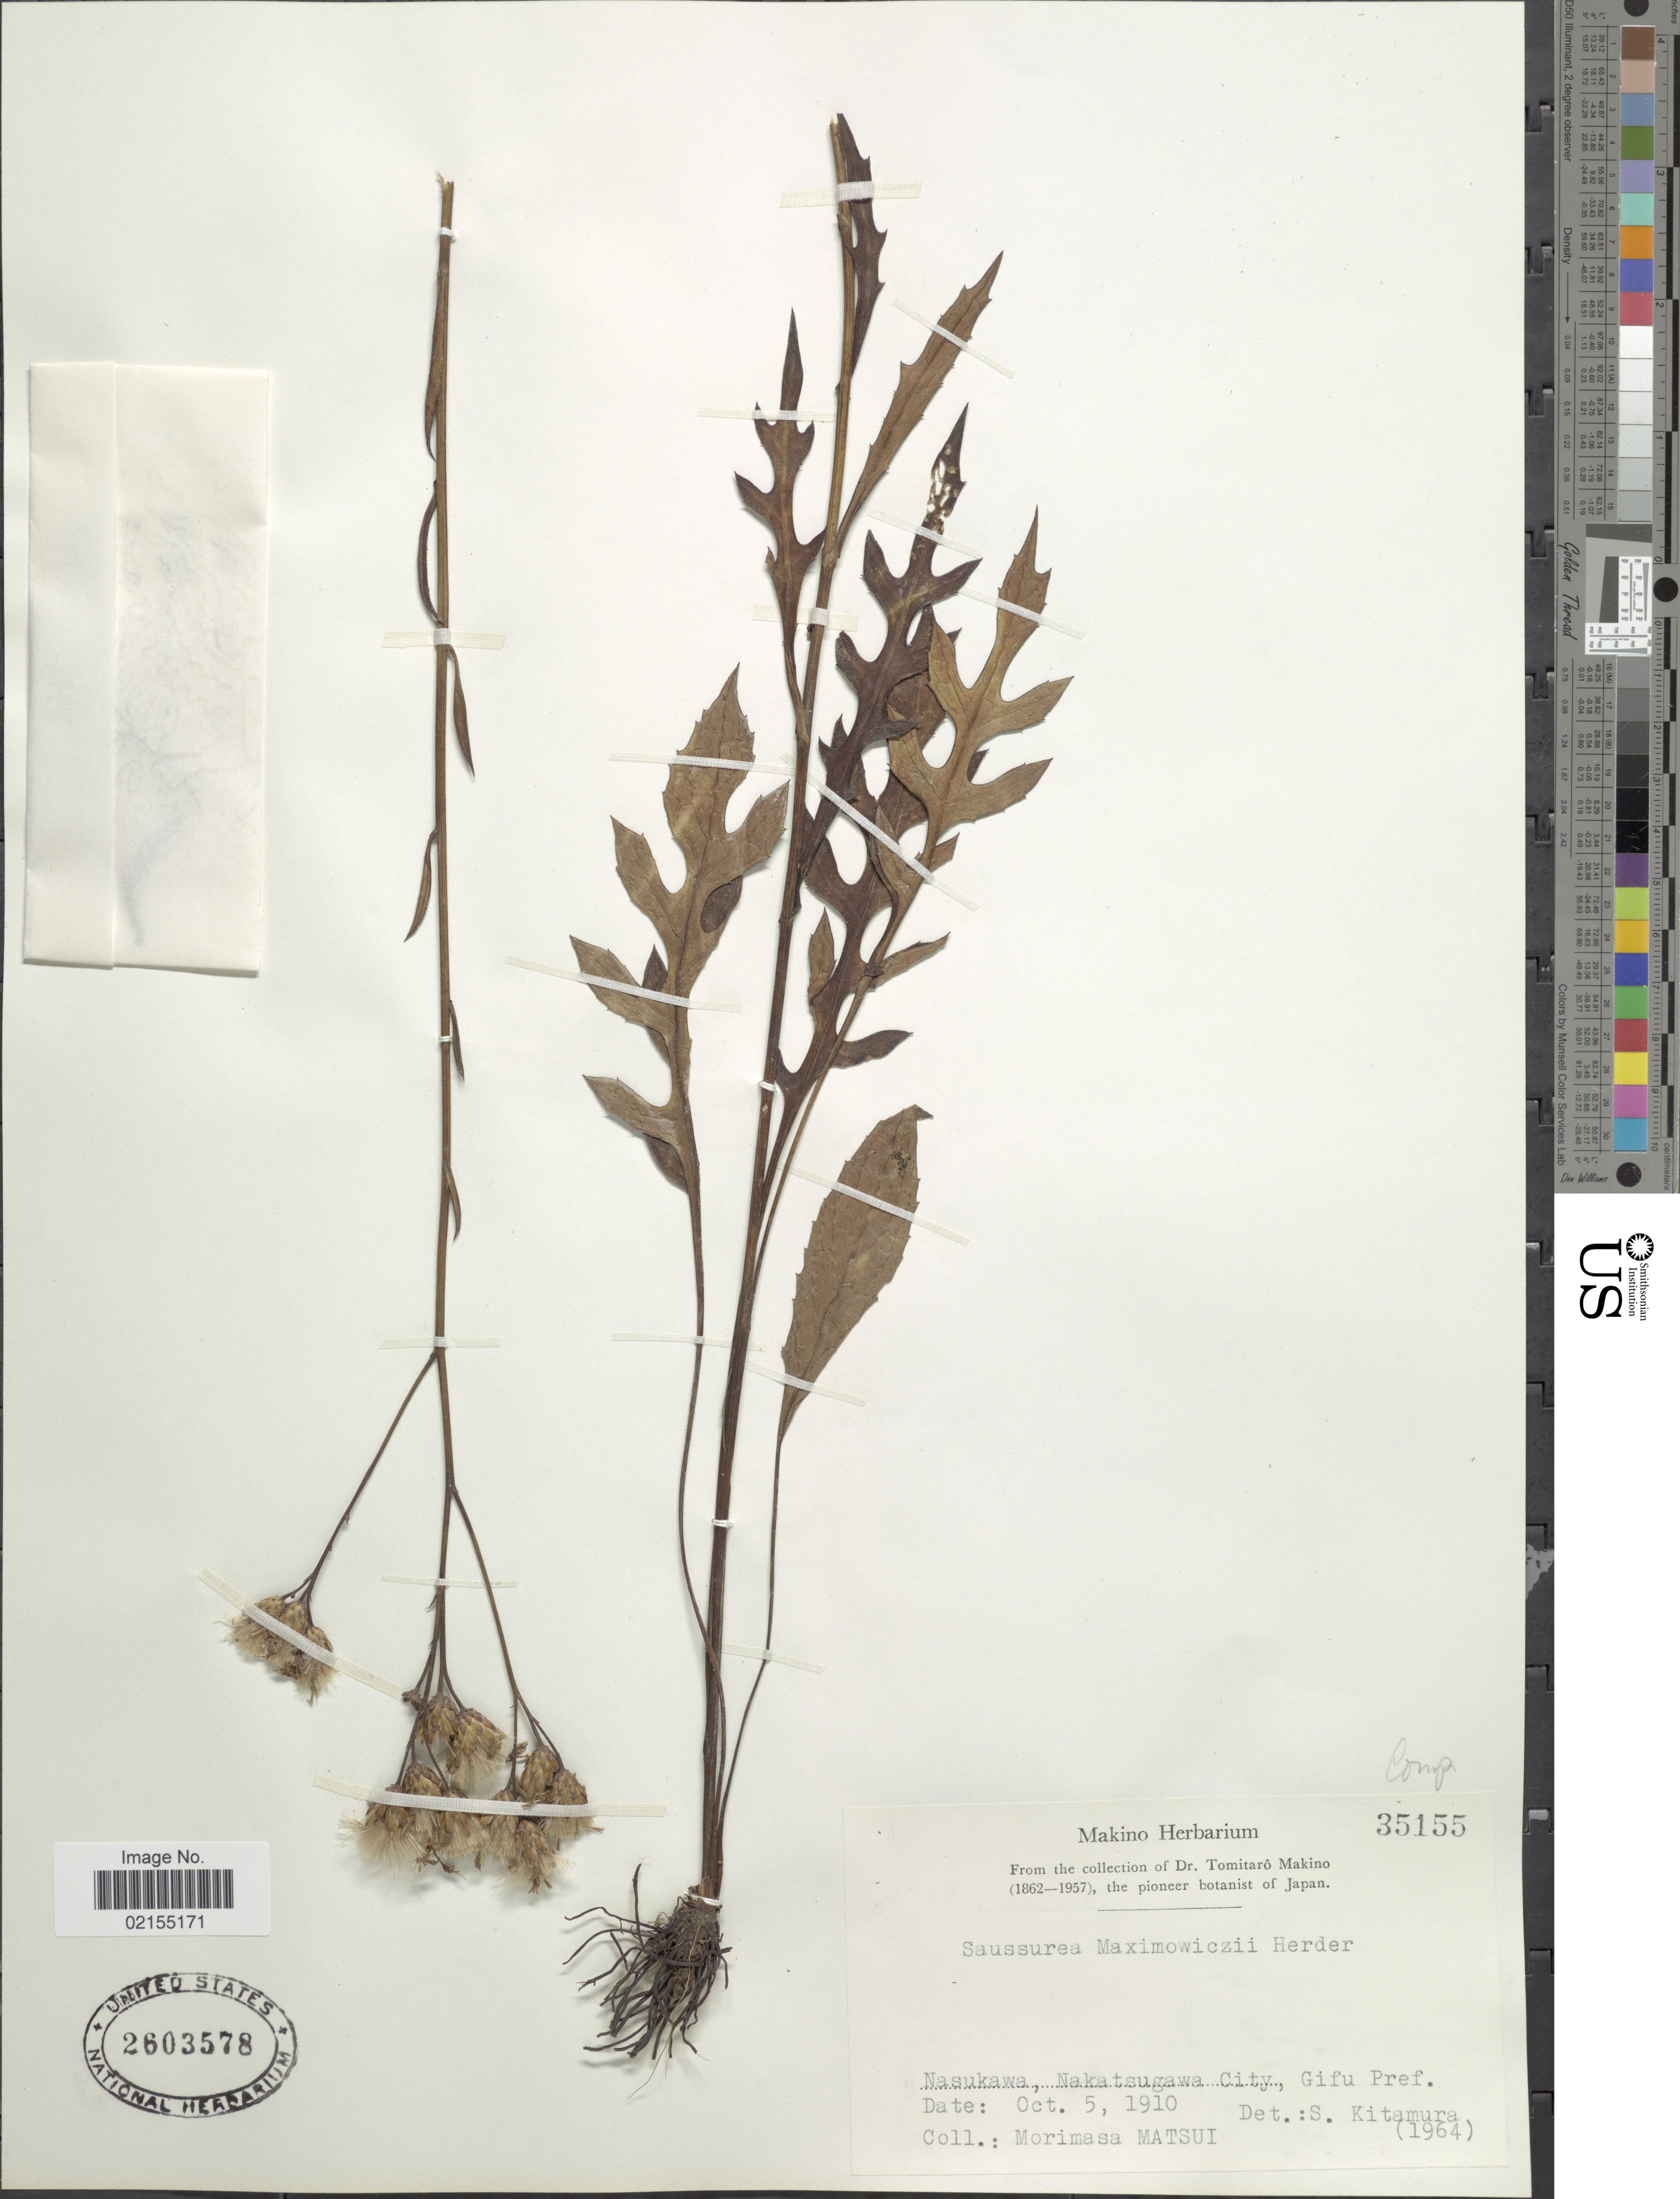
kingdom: Plantae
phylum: Tracheophyta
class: Magnoliopsida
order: Asterales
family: Asteraceae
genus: Saussurea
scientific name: Saussurea maximowiczii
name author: Herder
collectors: M. Matsui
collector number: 35155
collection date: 1910-10-05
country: Japan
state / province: Gihu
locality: Nasukawa, Nakatsugawa City, Gifu Pref.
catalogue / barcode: US 2603578